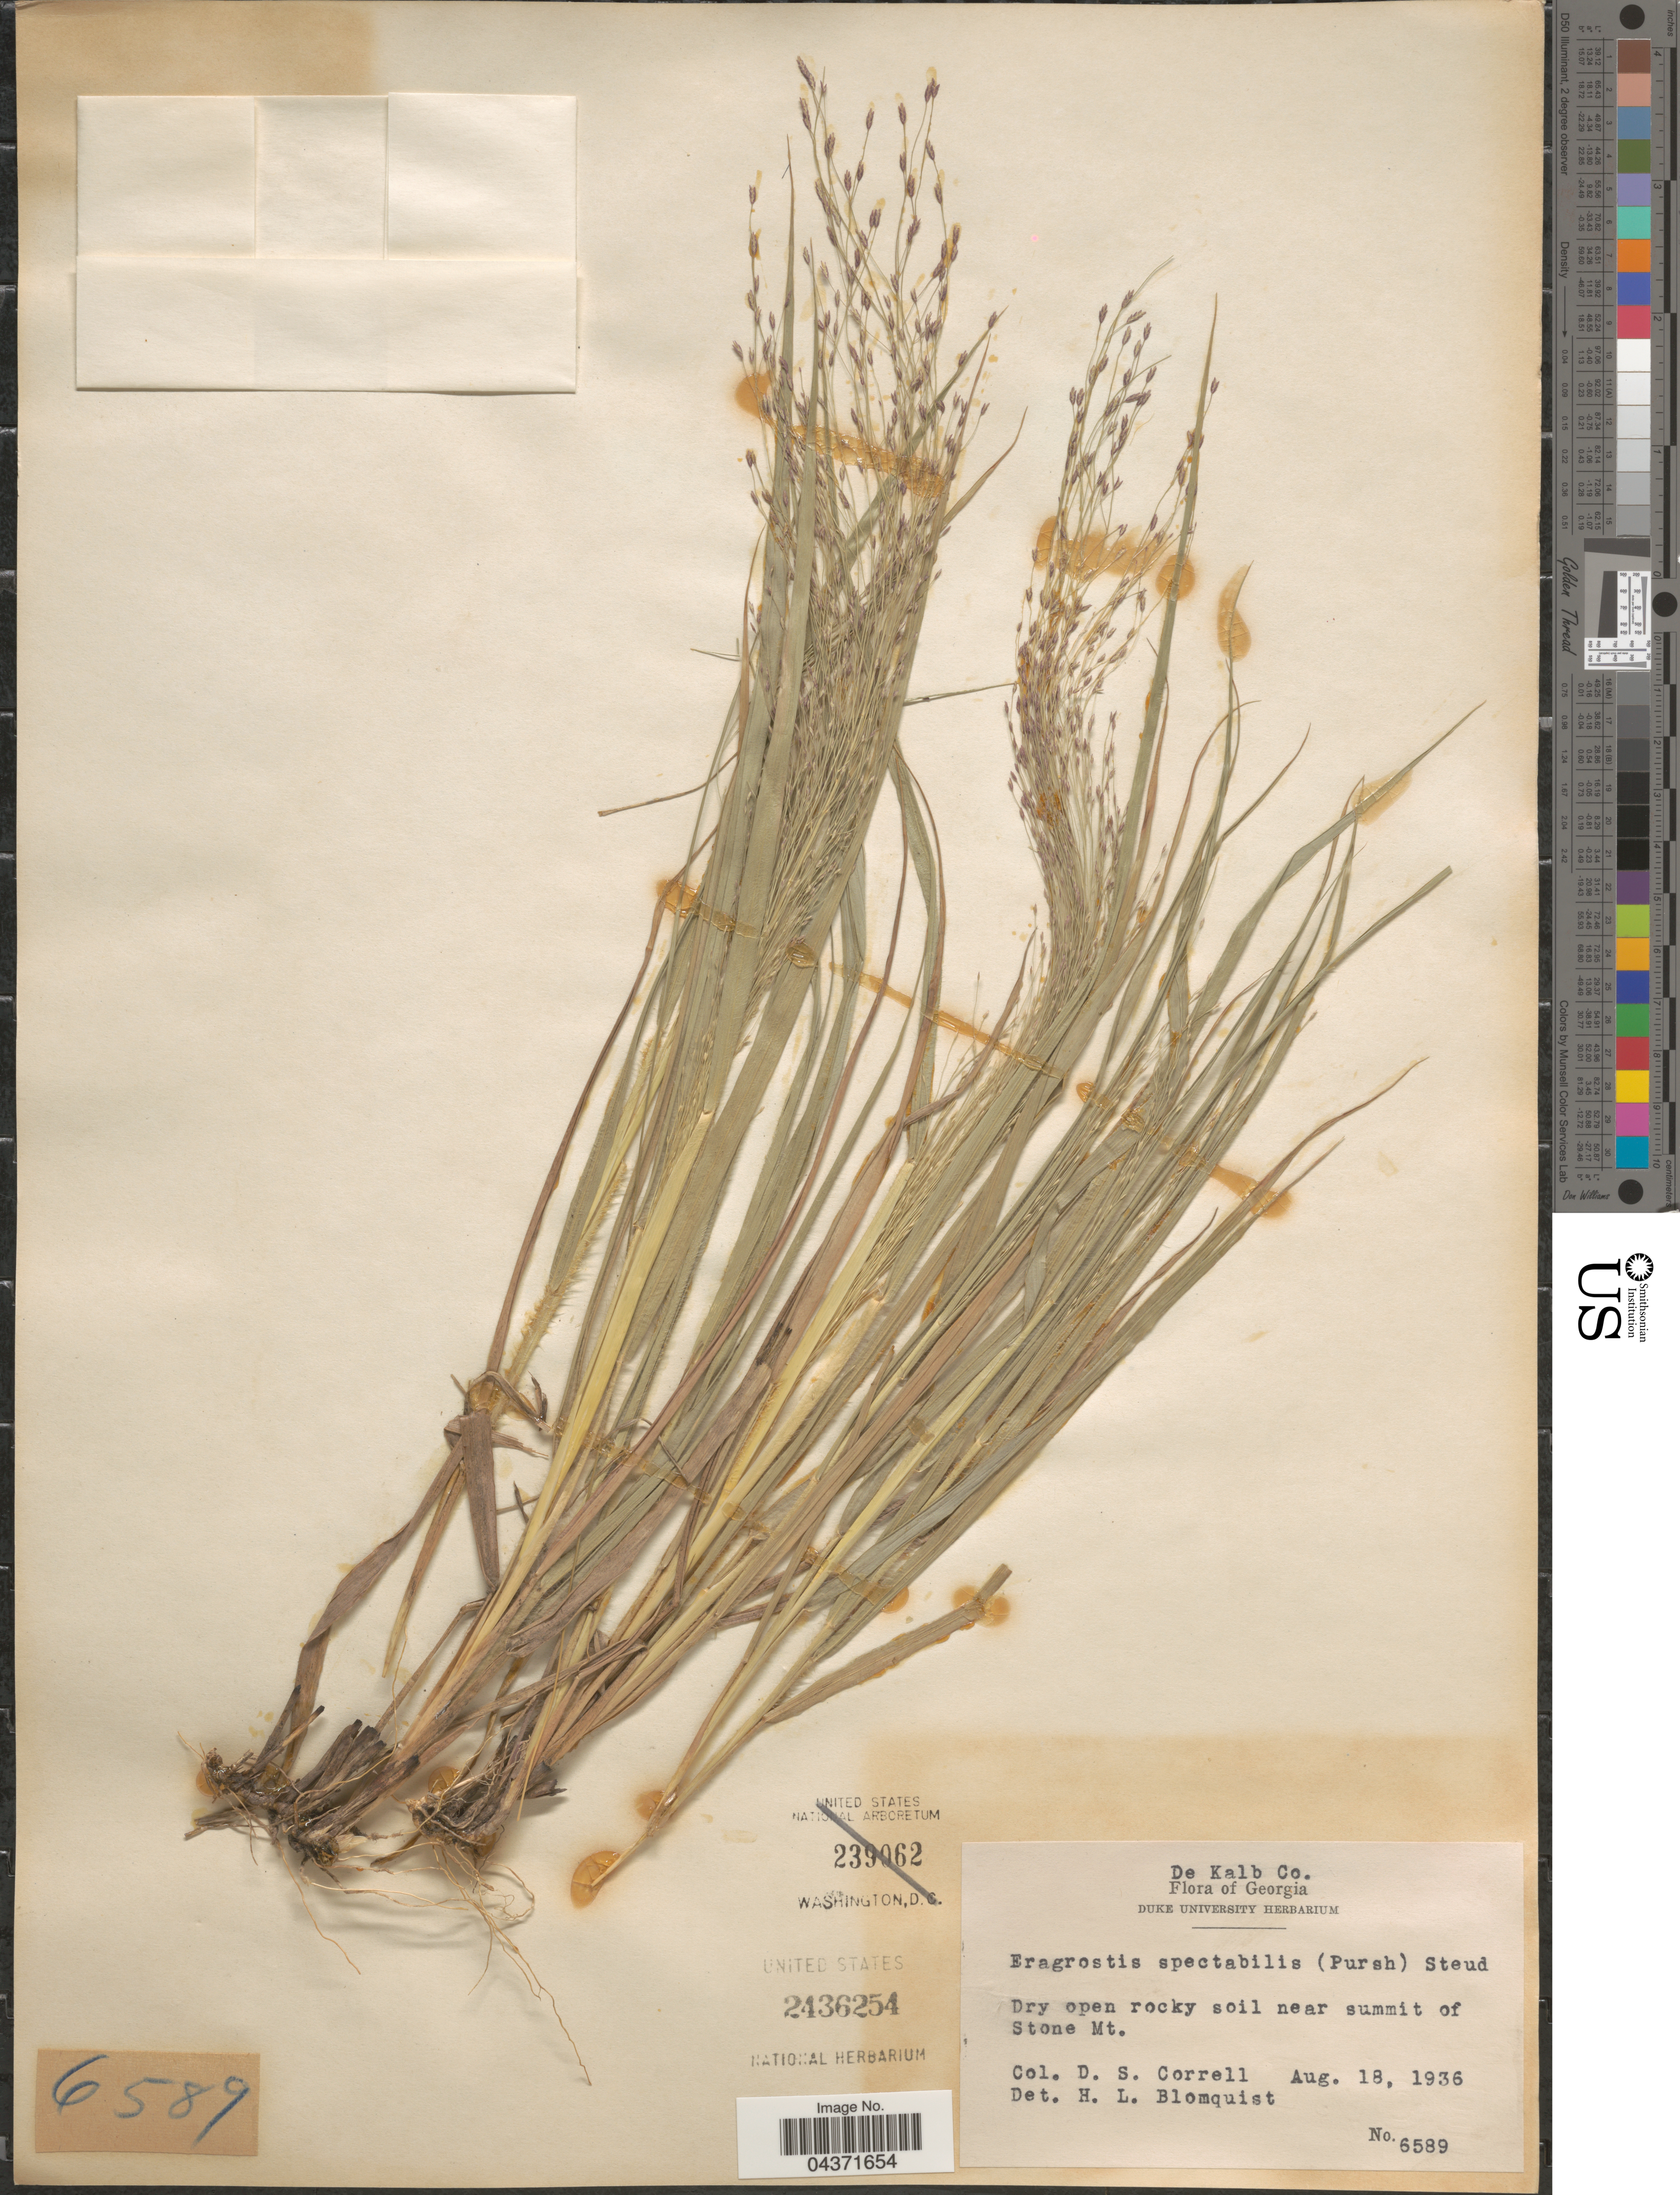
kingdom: Plantae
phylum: Tracheophyta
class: Liliopsida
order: Poales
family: Poaceae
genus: Eragrostis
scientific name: Eragrostis spectabilis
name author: (Pursh) Steud.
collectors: D. S. Correll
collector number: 6589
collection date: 1936-08-18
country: United States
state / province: Georgia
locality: De Kalb Co. Dry open rocky soil near summit of Stone Mt.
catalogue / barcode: US 2436254